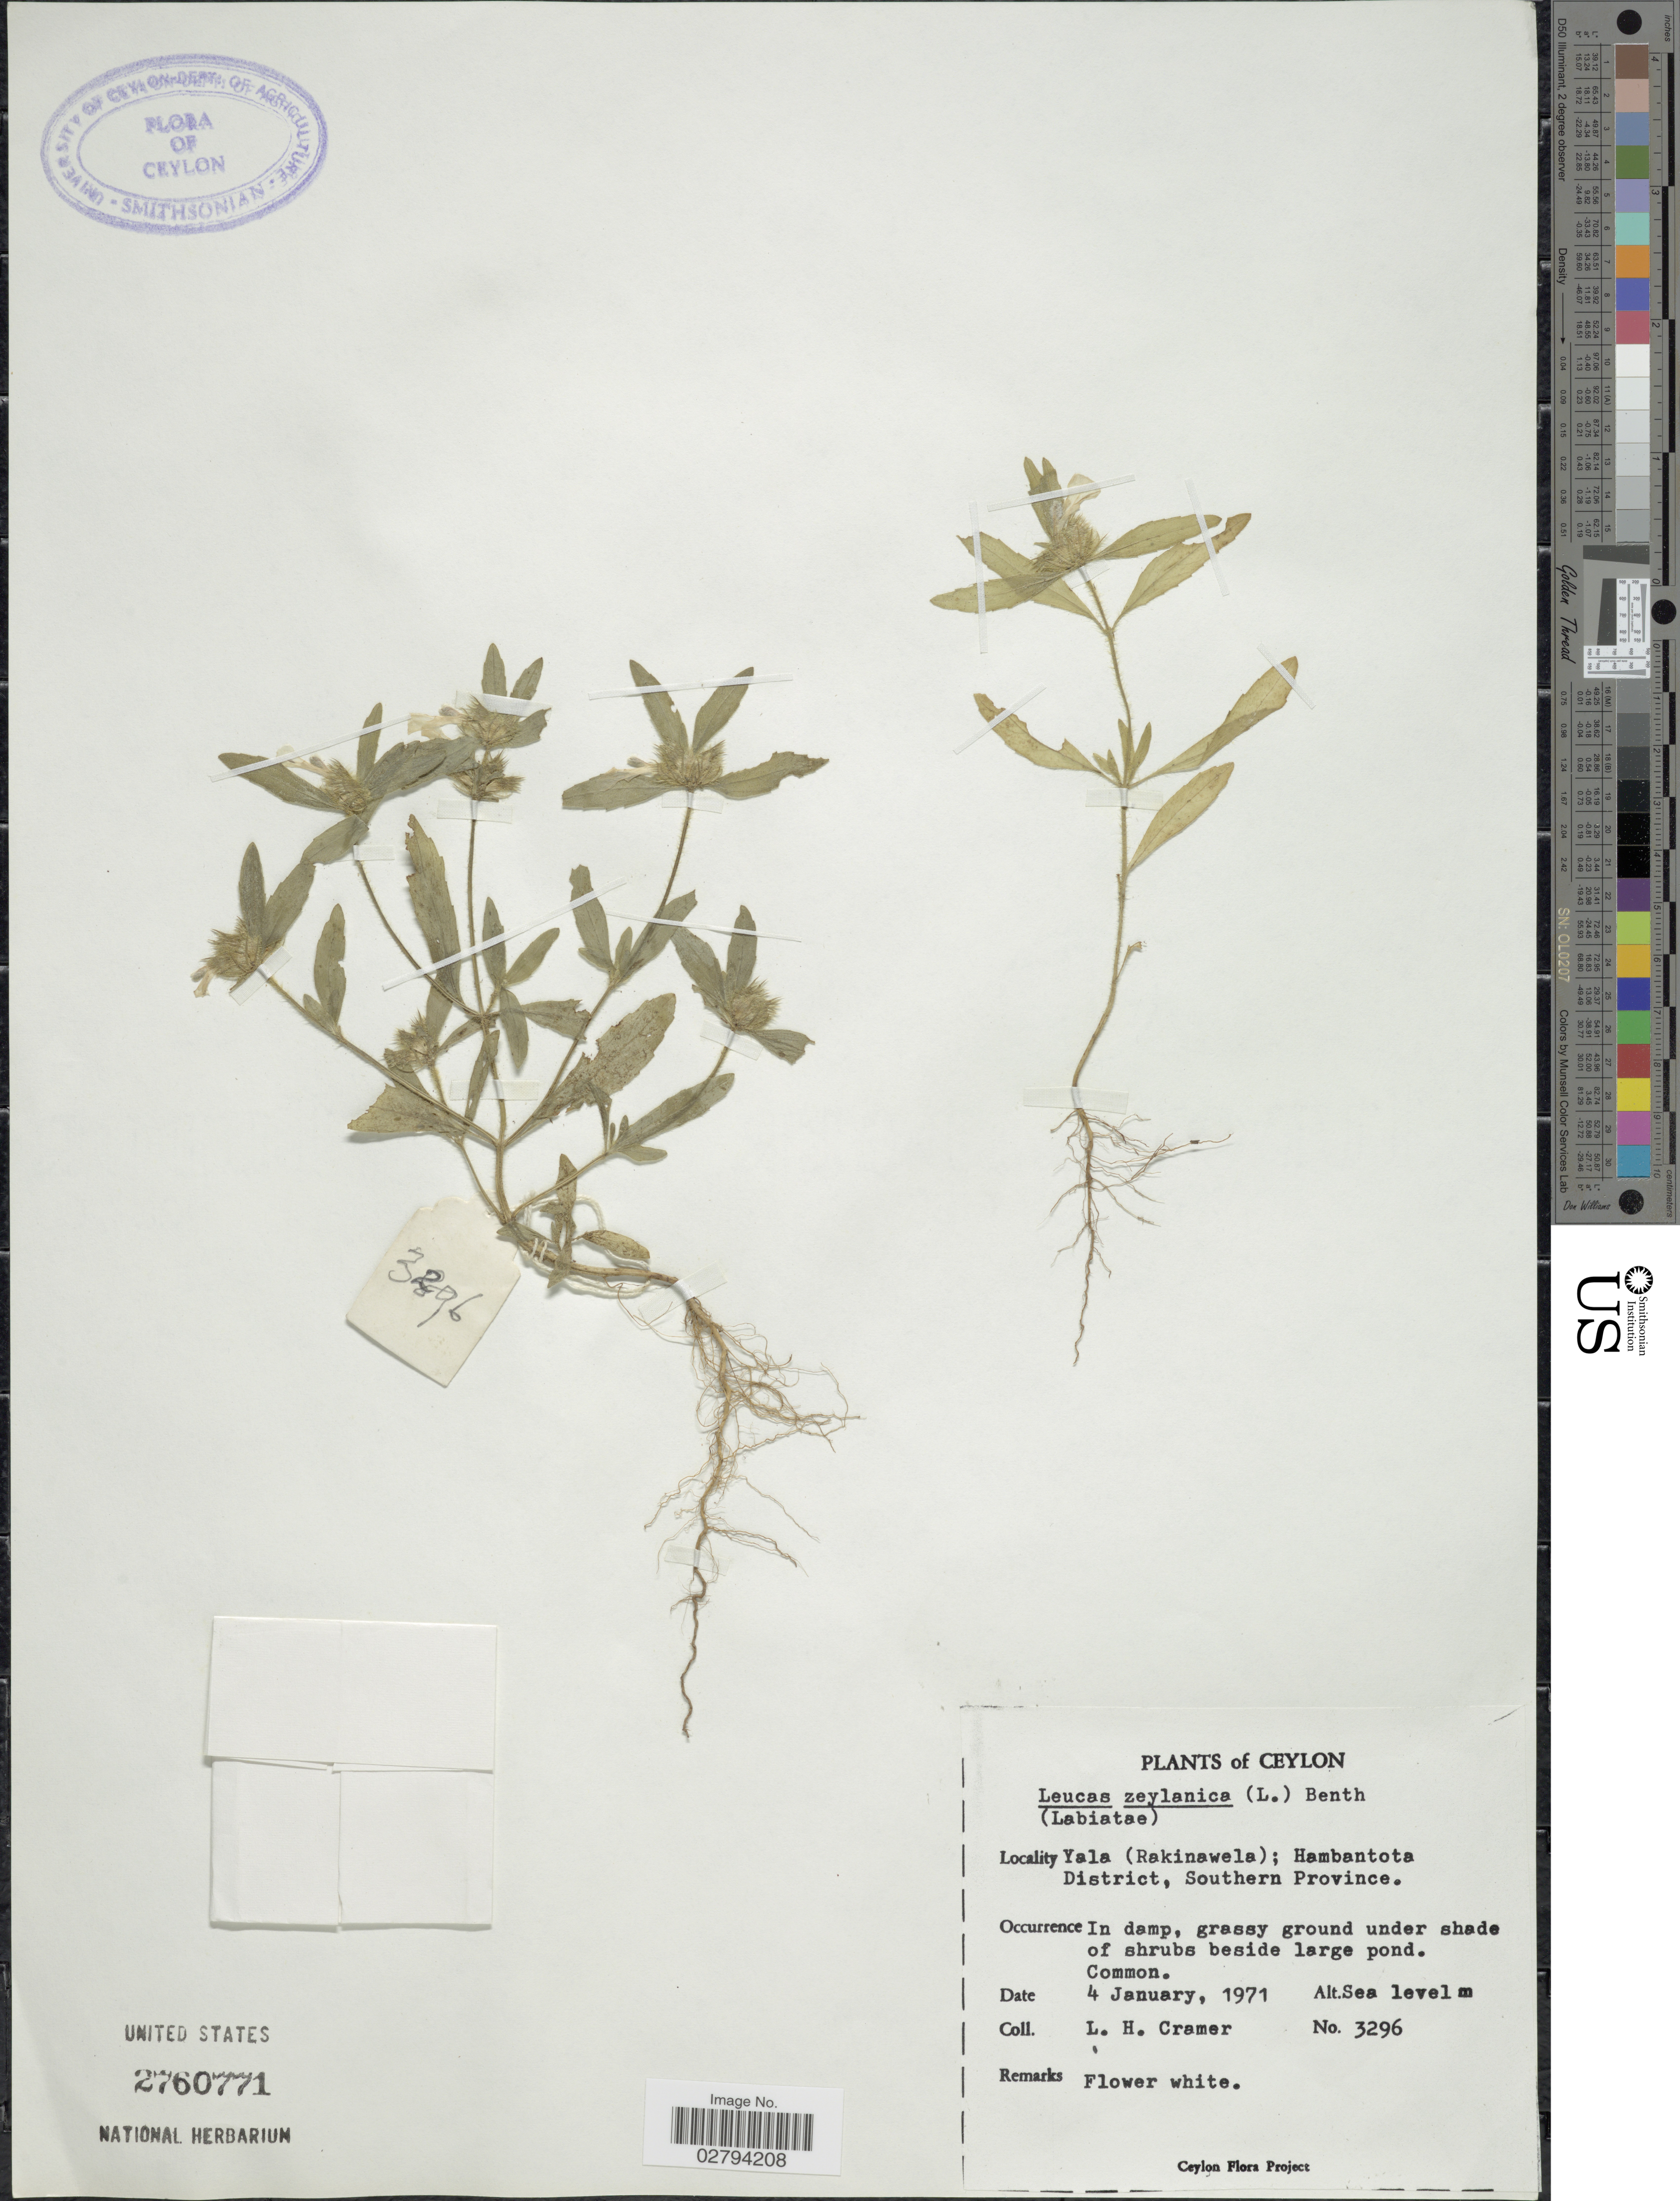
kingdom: Plantae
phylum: Tracheophyta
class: Magnoliopsida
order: Lamiales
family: Lamiaceae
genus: Leucas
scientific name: Leucas zeylanica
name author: (L.) W.T. Aiton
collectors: L. H. Cramer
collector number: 3296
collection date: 1971-01-04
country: Sri Lanka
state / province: Southern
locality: Ceylon, Yala (Rakinawala); Hambantota District, Southern Province.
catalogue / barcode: US 2760771